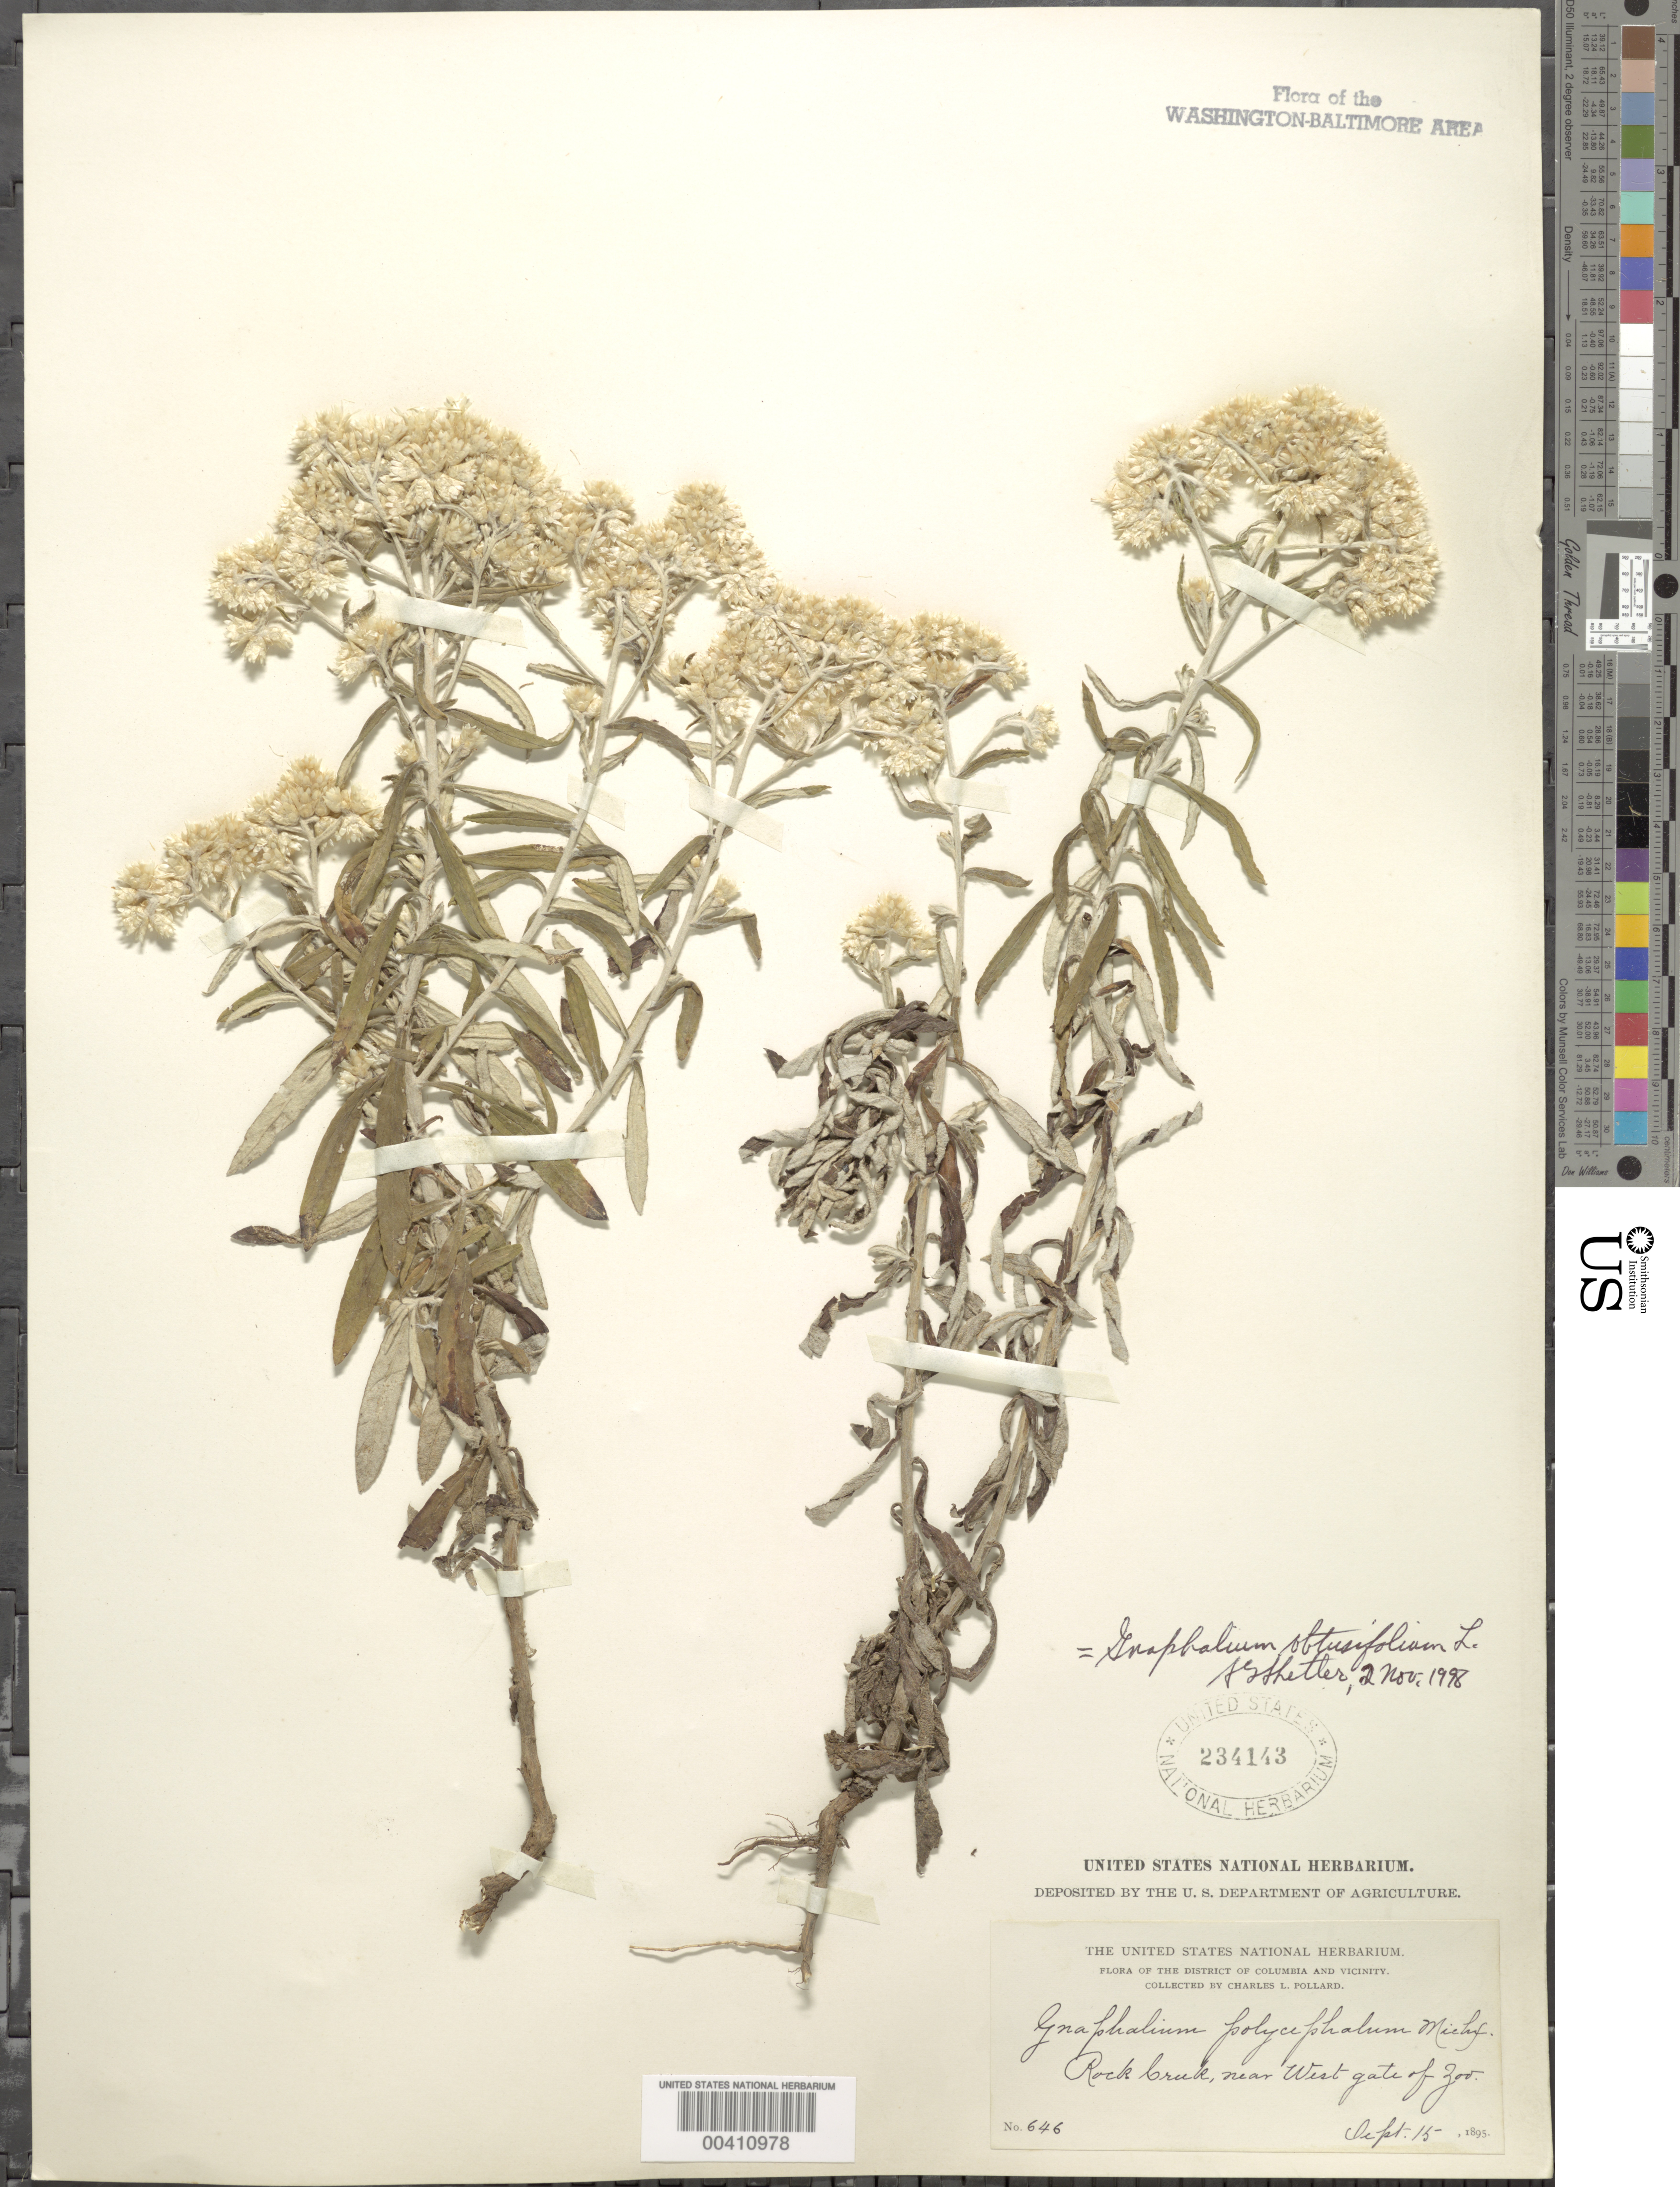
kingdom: Plantae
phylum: Tracheophyta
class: Magnoliopsida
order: Asterales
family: Asteraceae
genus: Pseudognaphalium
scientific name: Pseudognaphalium obtusifolium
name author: (L.) Hilliard & B.L. Burtt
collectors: C. L. Pollard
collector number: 646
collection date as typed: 15 Sep 1895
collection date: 1895-09-15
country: United States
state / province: District of Columbia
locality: Rock Creek, near west gate of Zoo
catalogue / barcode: US 234143